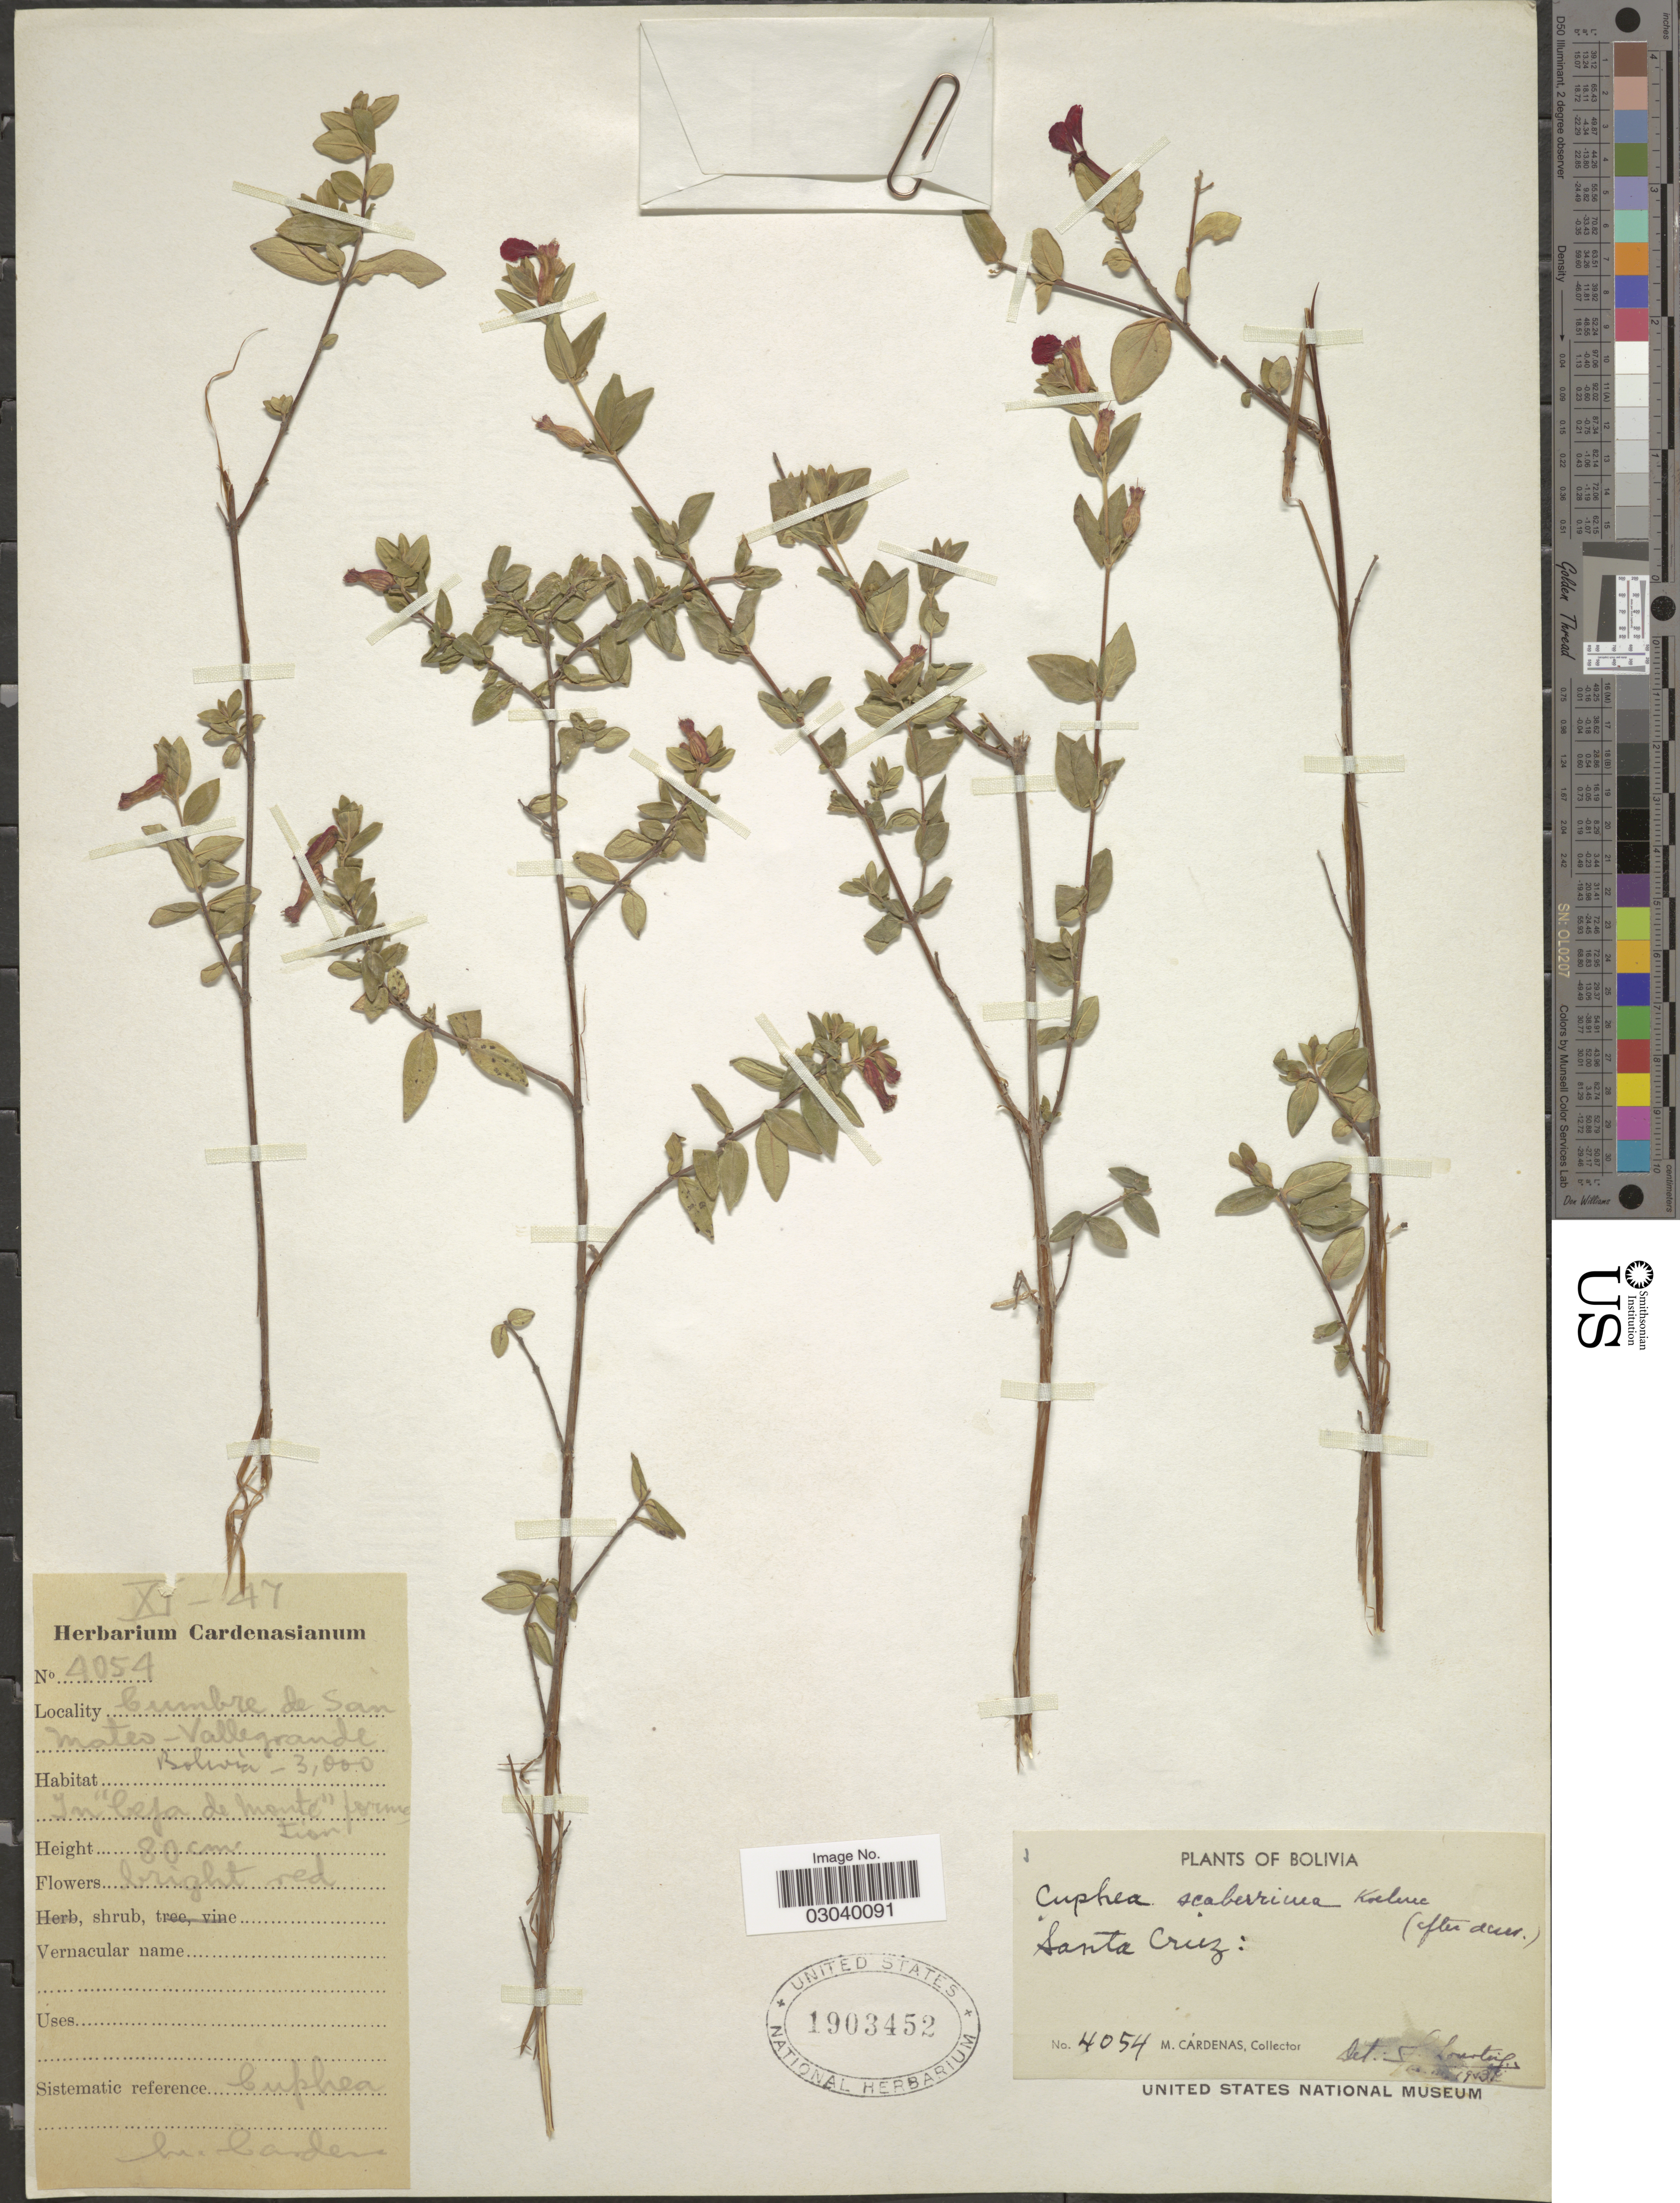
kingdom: Plantae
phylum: Tracheophyta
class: Magnoliopsida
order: Myrtales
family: Lythraceae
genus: Cuphea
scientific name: Cuphea scaberrima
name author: Koehne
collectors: M. Cárdenas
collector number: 4054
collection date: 1947-11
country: Bolivia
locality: Cumbre de San Mateo- Vallegrande.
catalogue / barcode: US 1903452